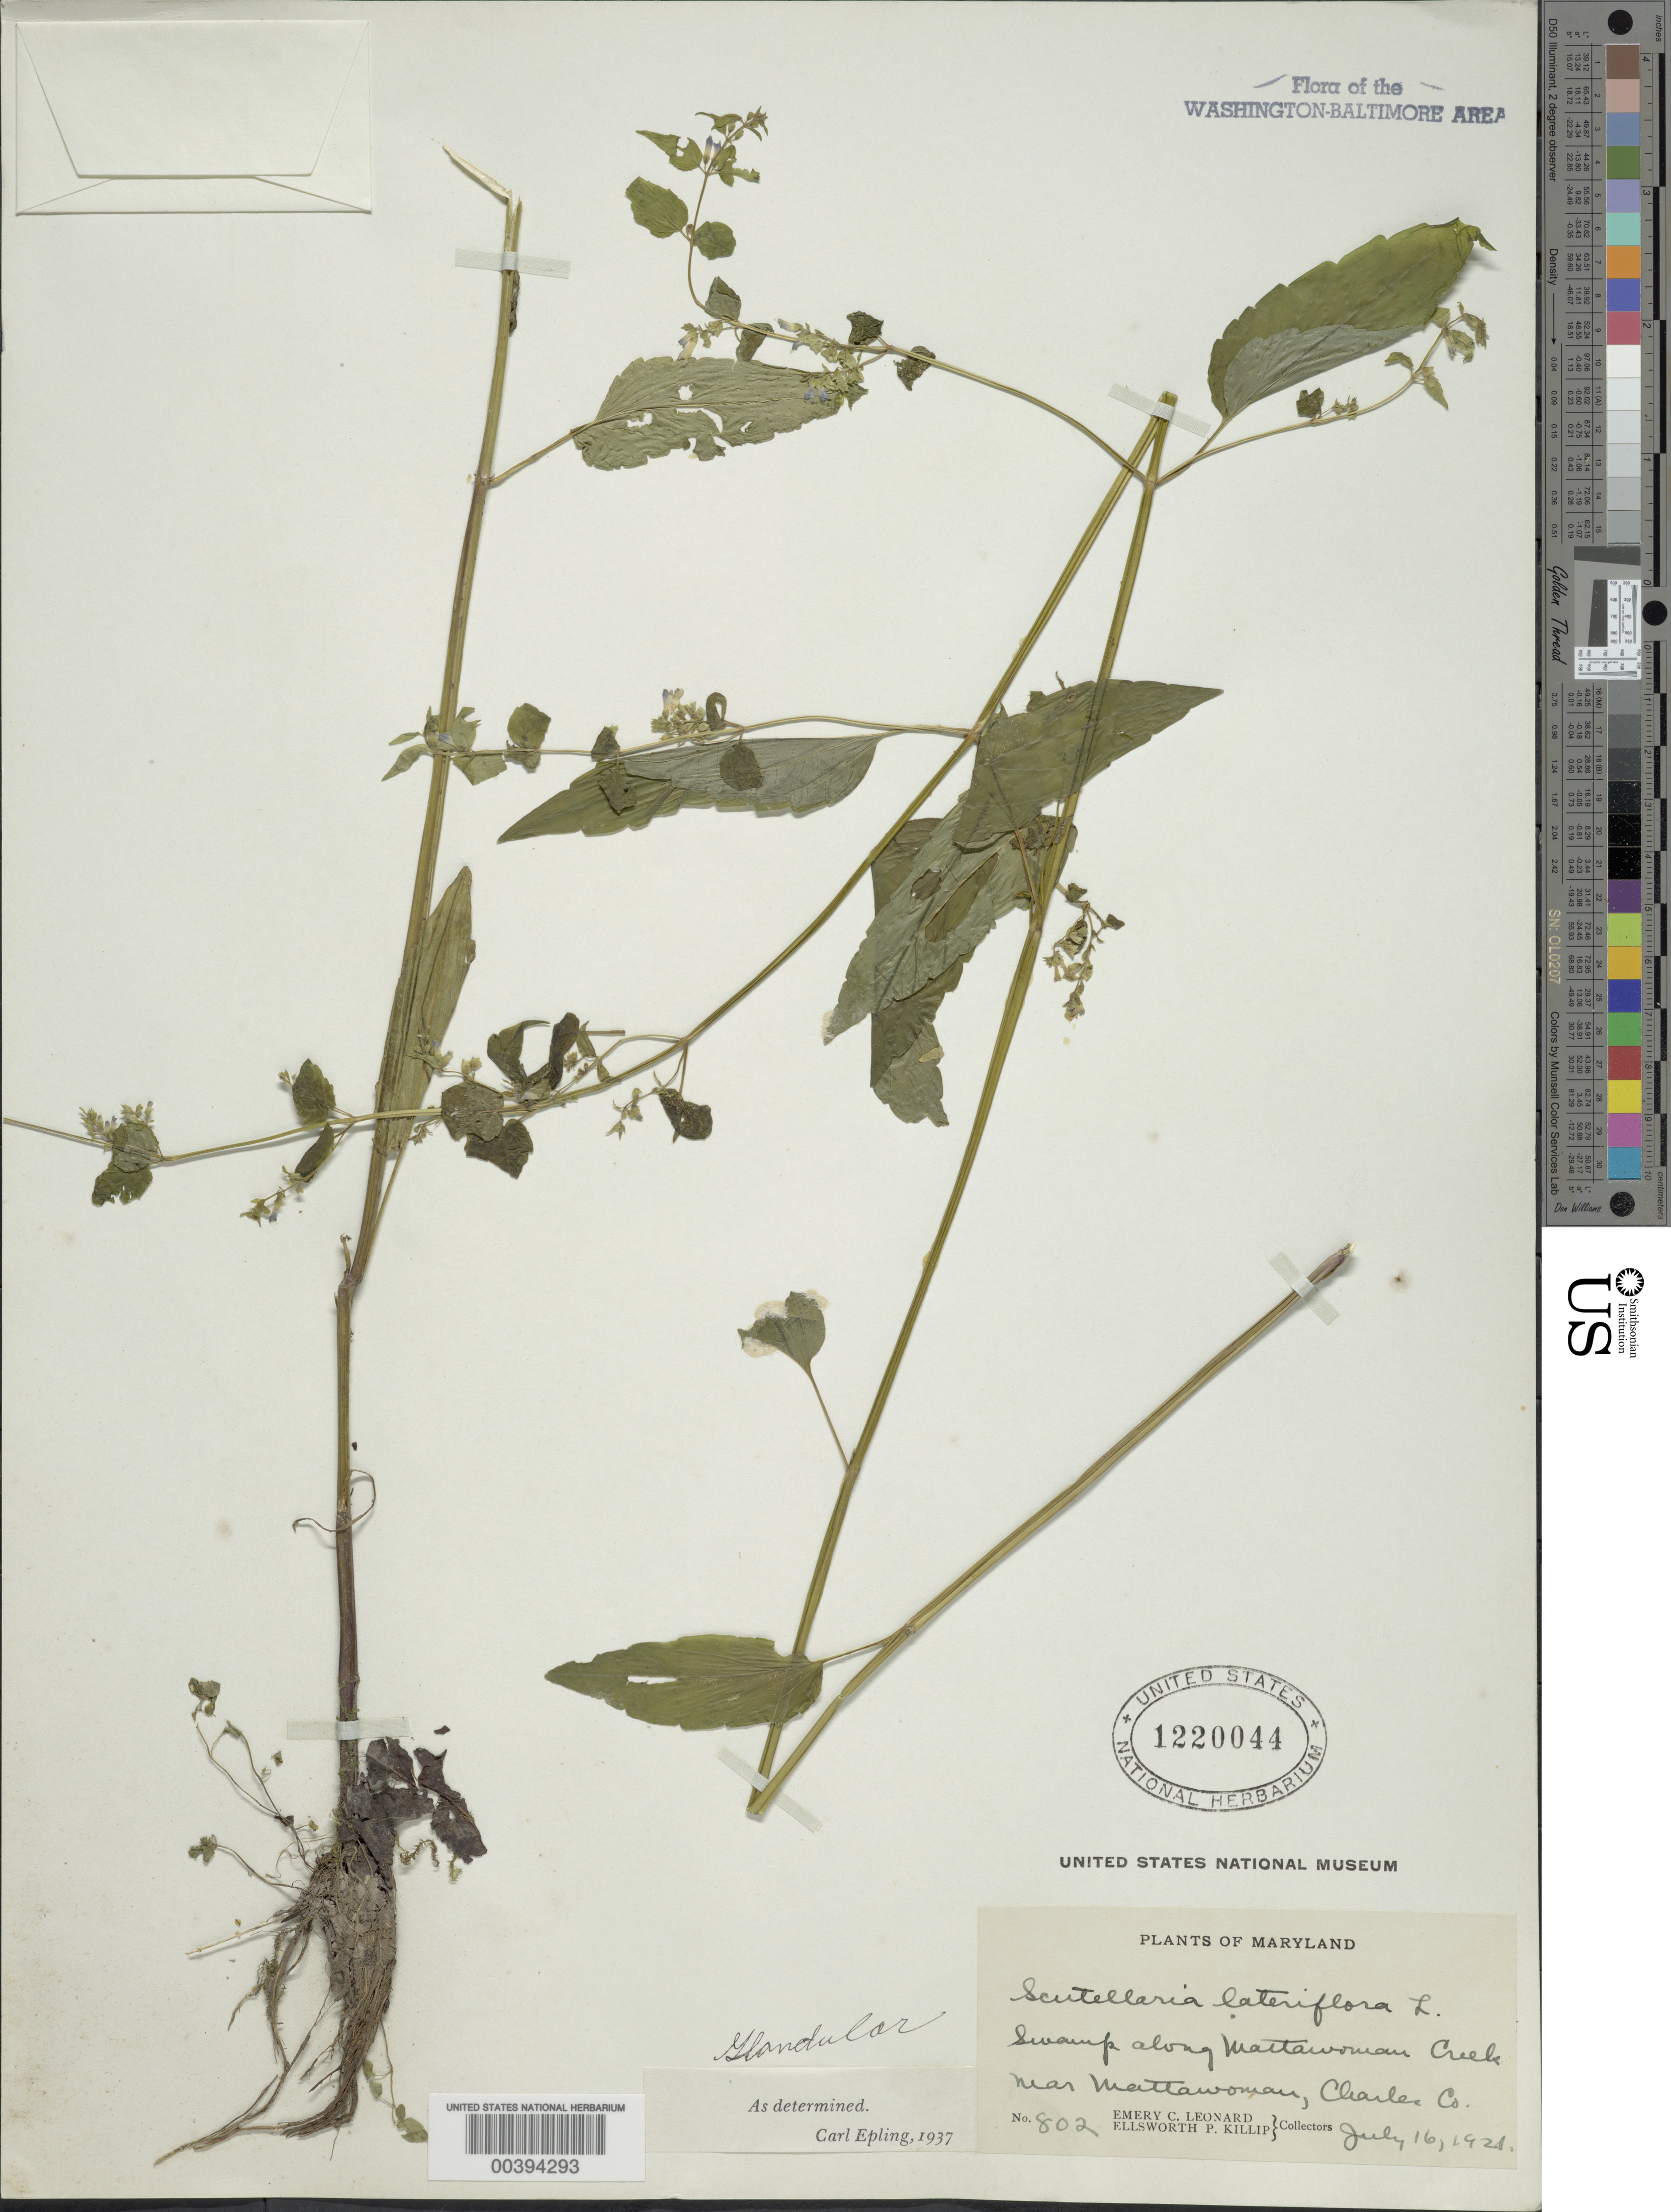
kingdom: Plantae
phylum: Tracheophyta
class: Magnoliopsida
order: Lamiales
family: Lamiaceae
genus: Scutellaria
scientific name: Scutellaria lateriflora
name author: L.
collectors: E. C. Leonard & E. P. Killip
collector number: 802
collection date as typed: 16 Jul 1921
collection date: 1921-07-16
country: United States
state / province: Maryland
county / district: Charles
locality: Mattawoman Creek near Mattawoman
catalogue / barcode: US 1220044